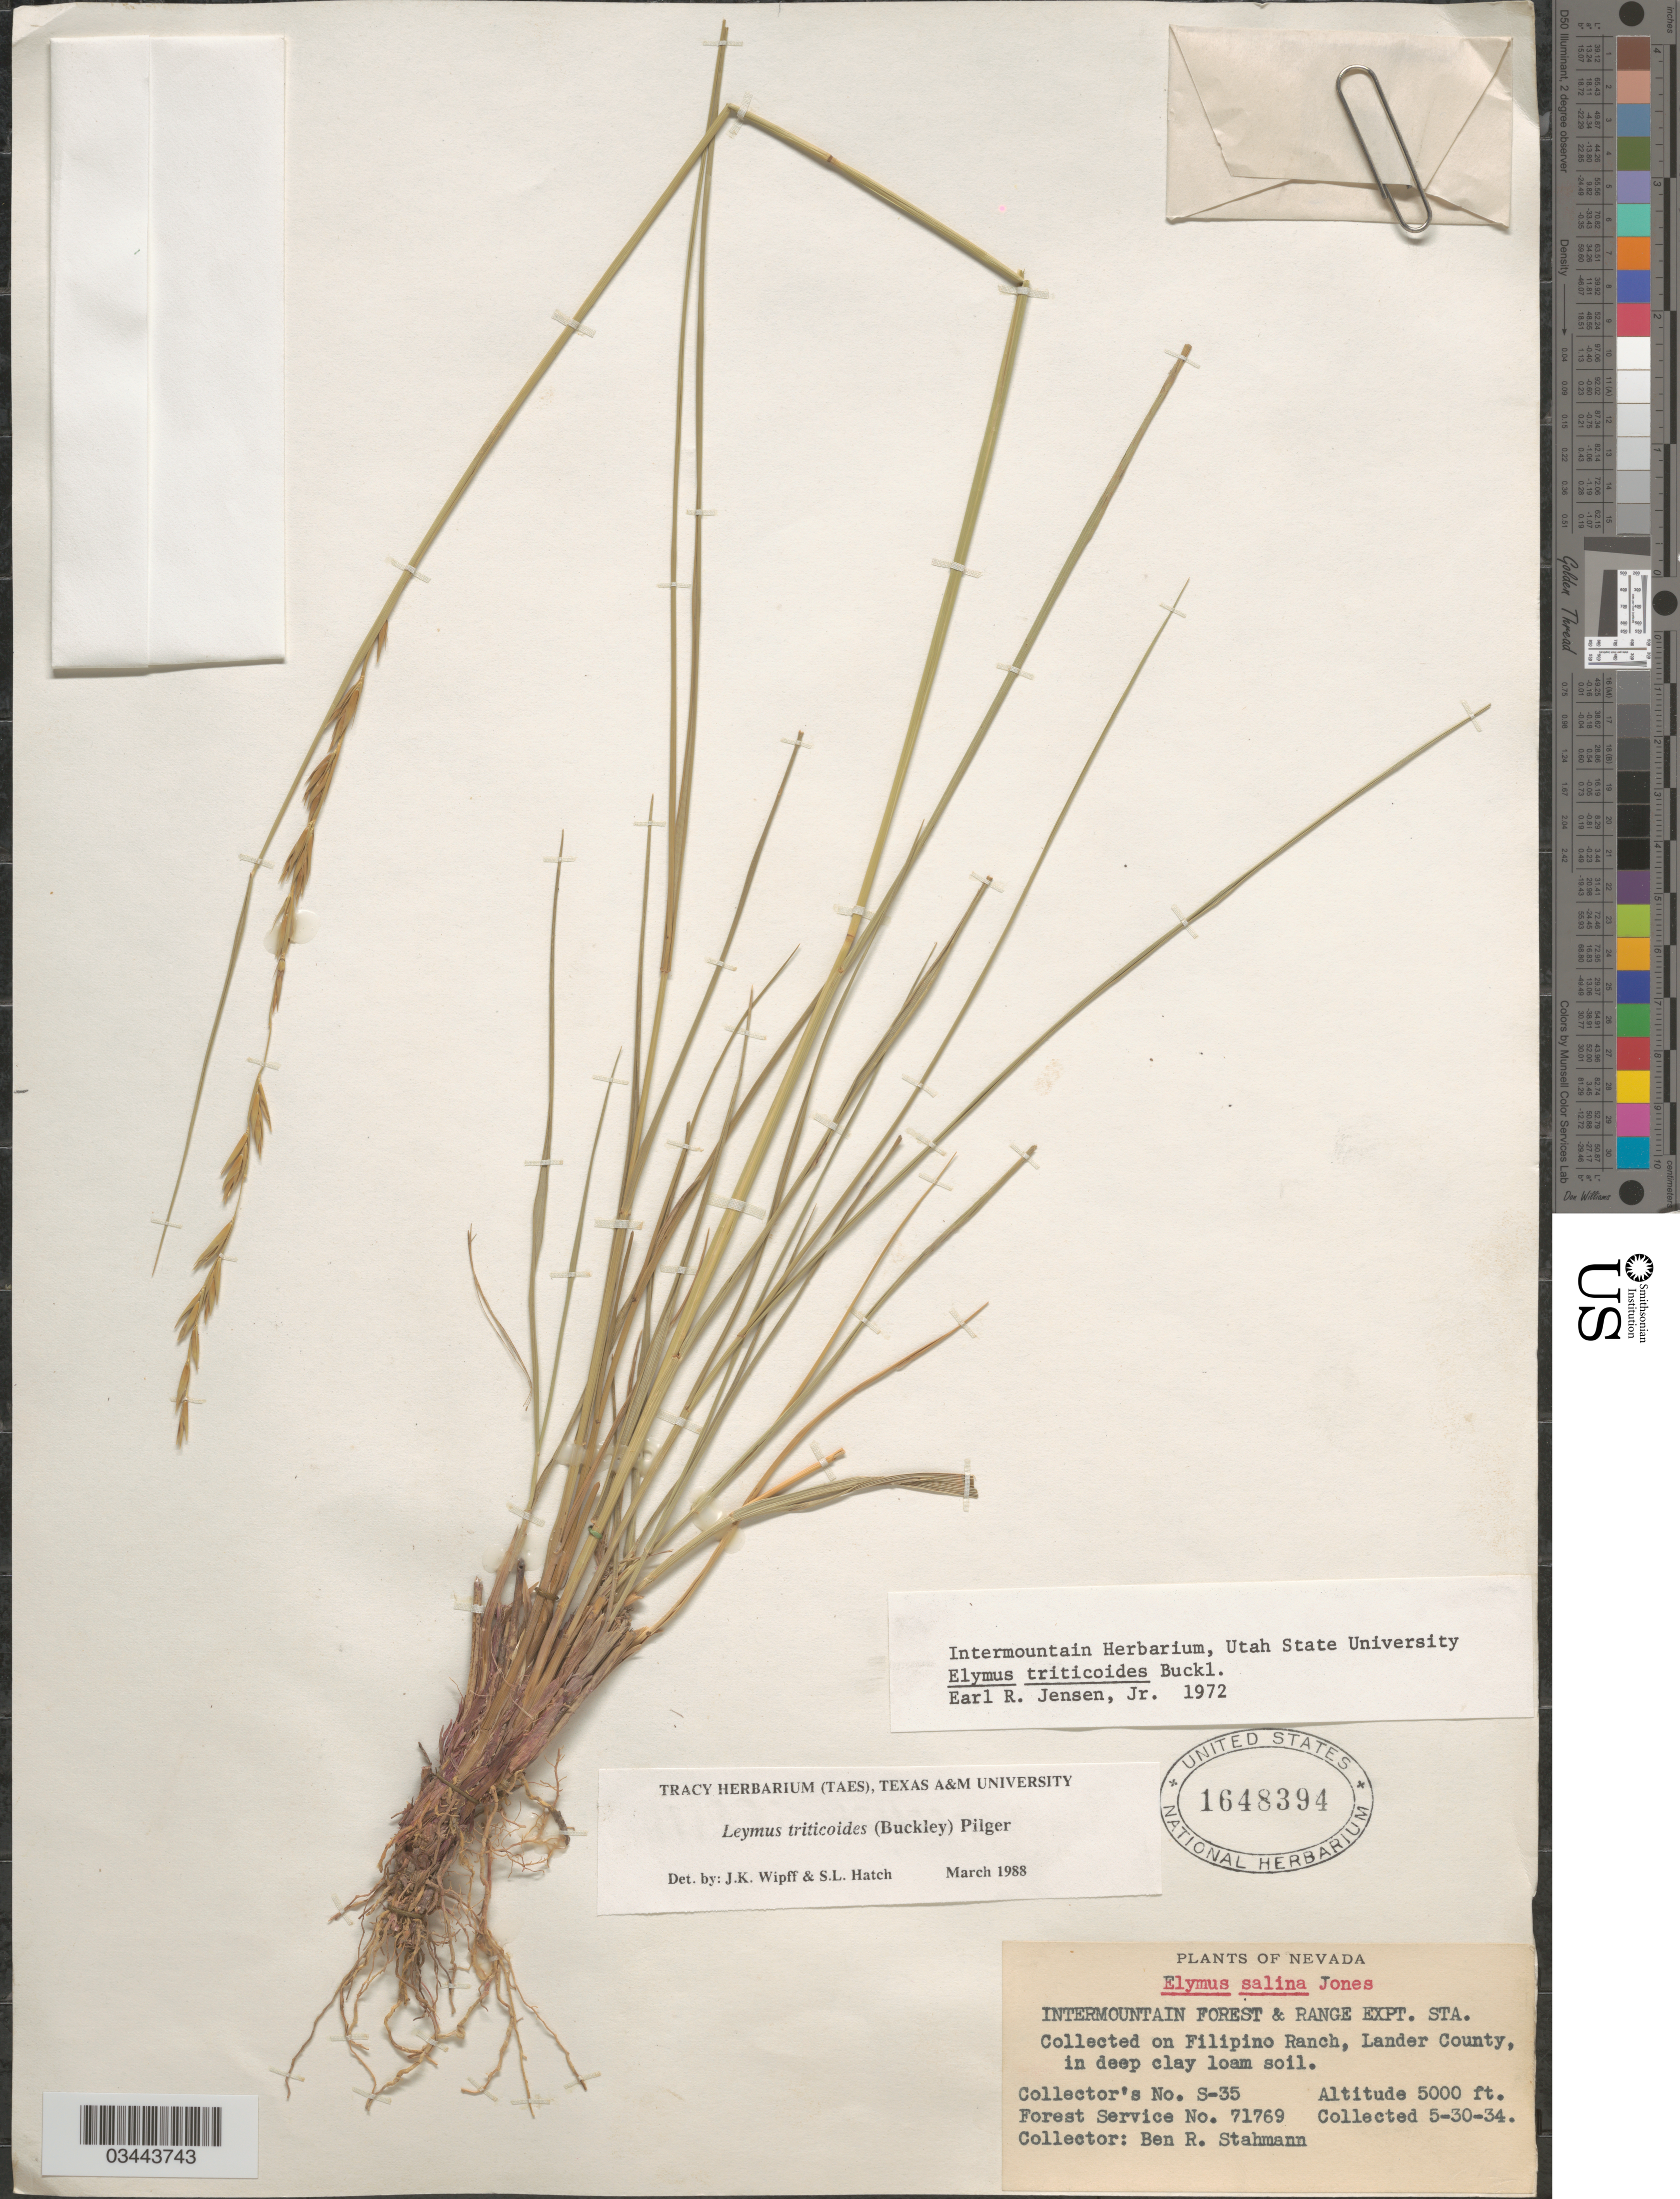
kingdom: Plantae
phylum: Tracheophyta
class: Liliopsida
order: Poales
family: Poaceae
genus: Leymus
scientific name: Leymus triticoides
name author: (Buckley) Pilg.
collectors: B. Stahmann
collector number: S-35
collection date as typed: Transcribed d/m/y: 30/5/34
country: United States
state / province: Nevada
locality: On Filipino Ranch, Lander County, in deep clay loam soil.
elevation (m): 1524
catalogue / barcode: US 1648394